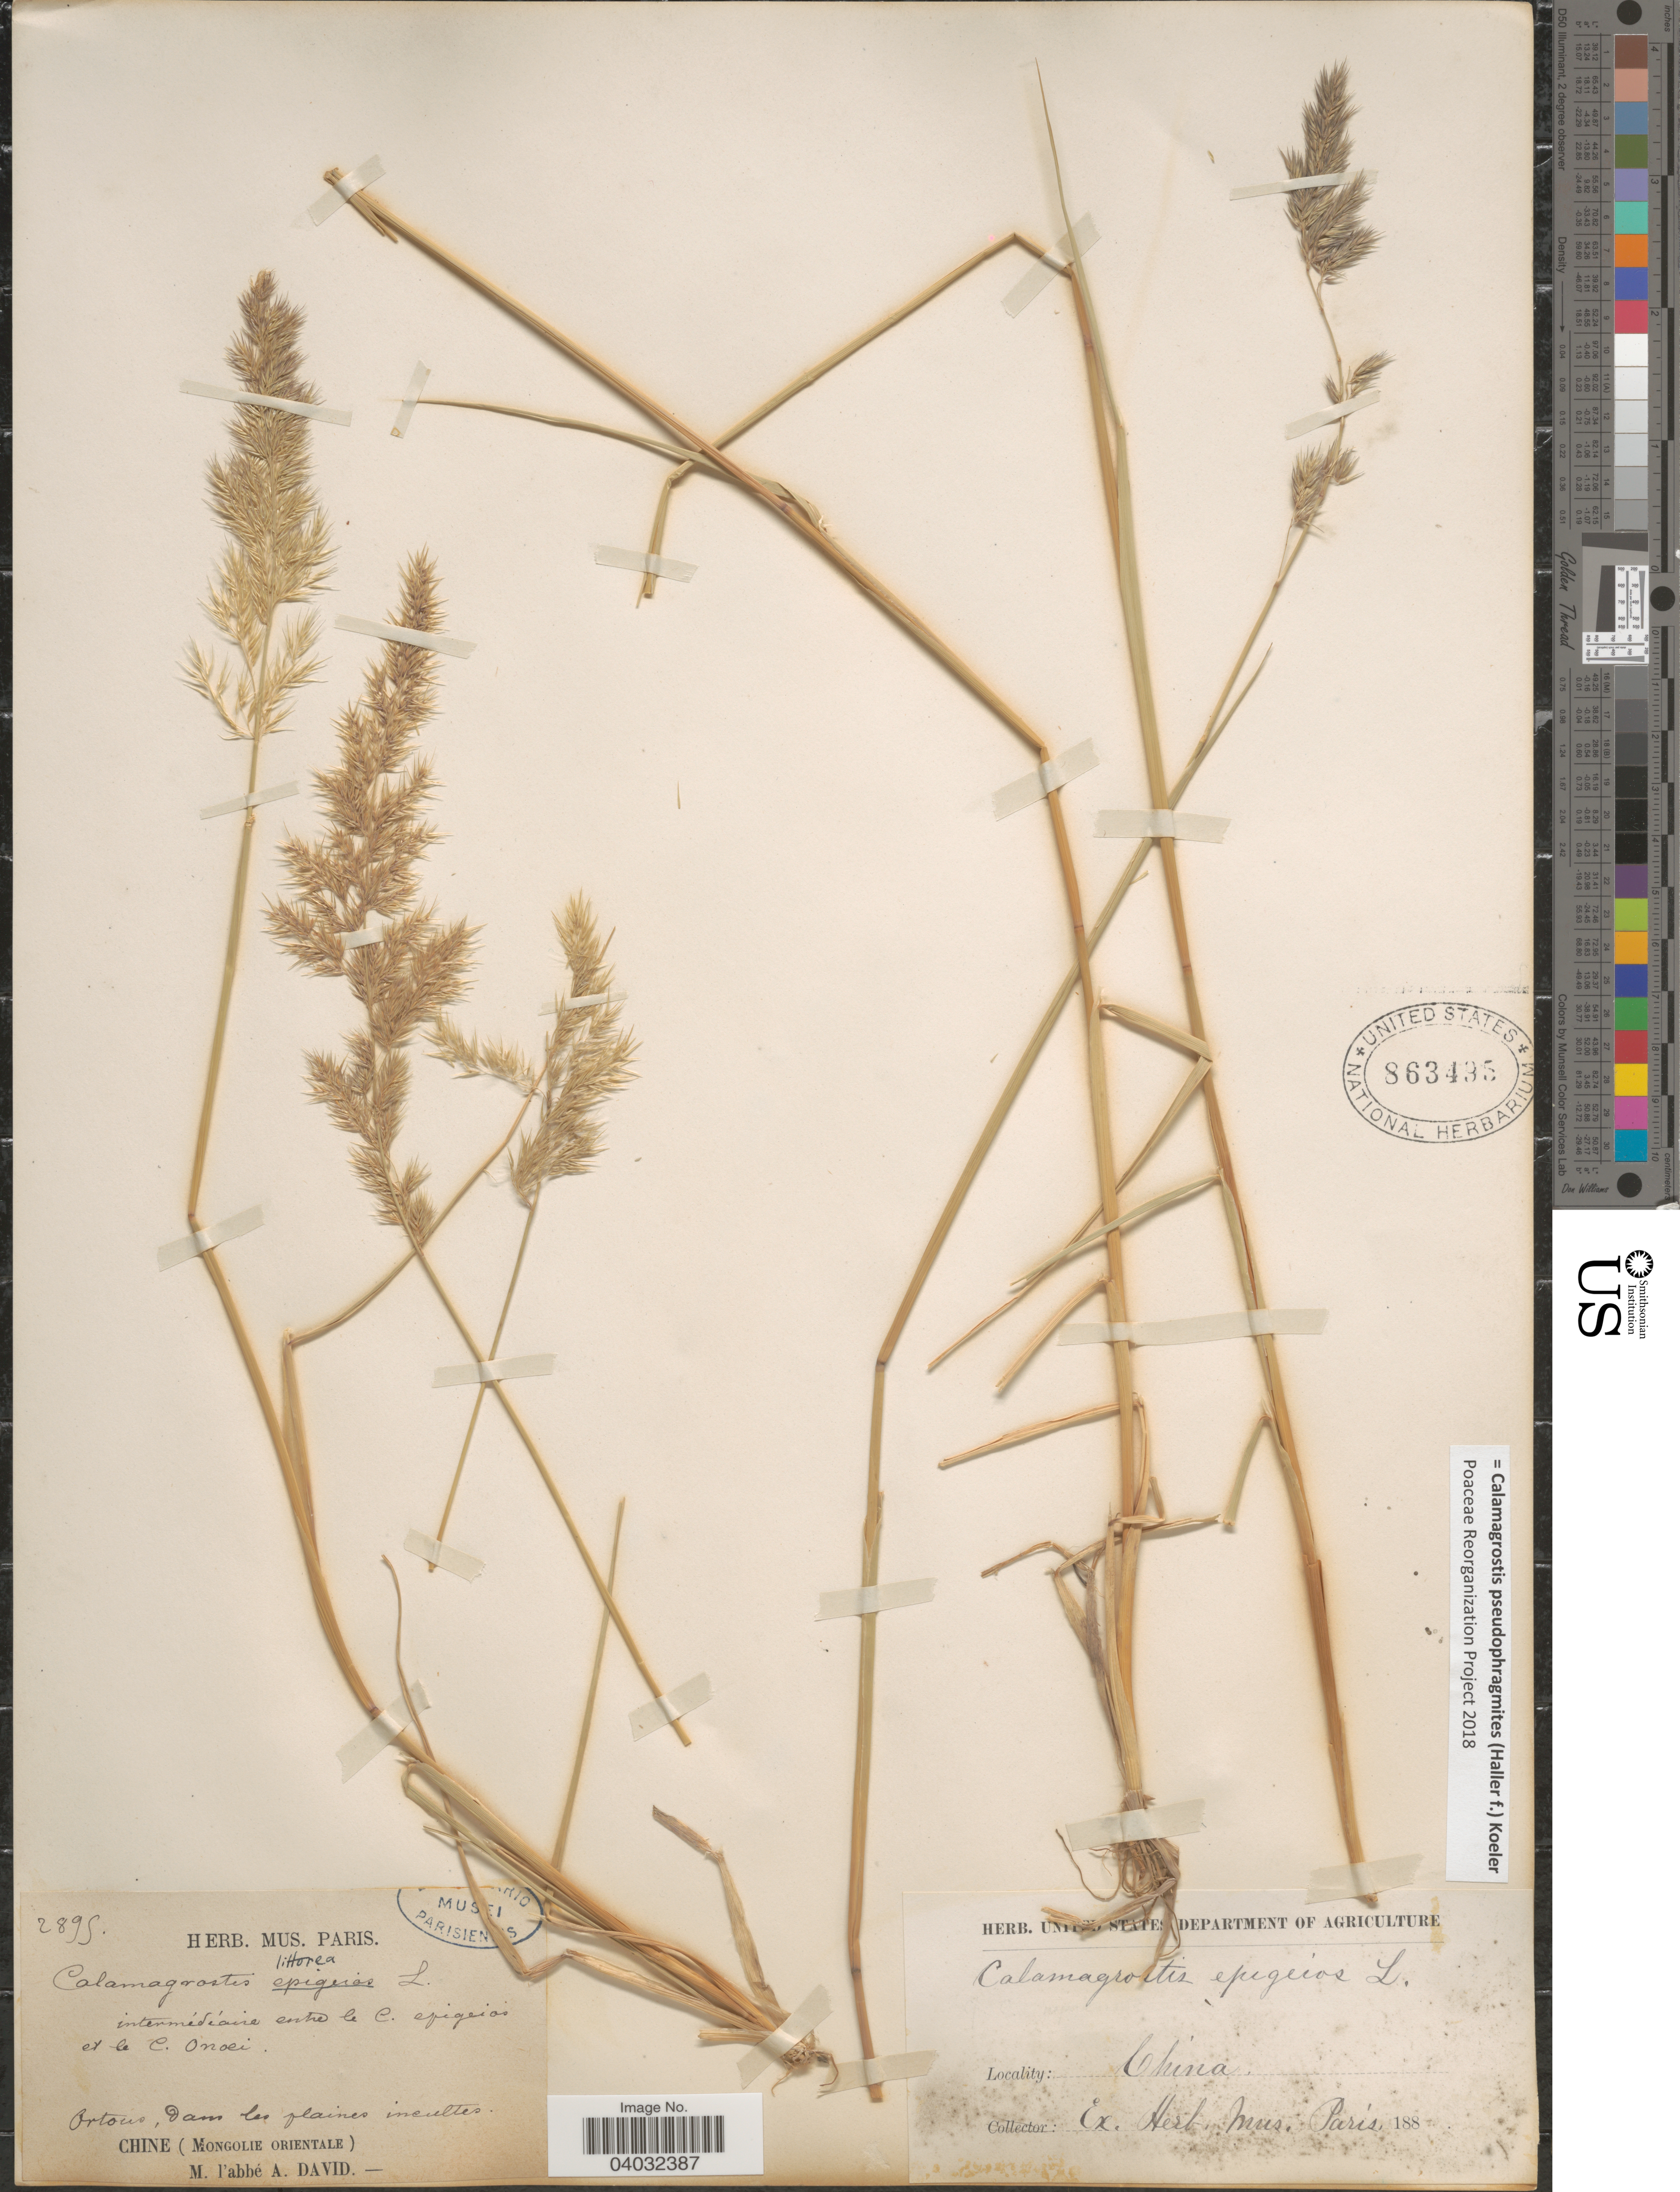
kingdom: Plantae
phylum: Tracheophyta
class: Liliopsida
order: Poales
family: Poaceae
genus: Calamagrostis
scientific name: Calamagrostis pseudophragmites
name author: (Haller f.) Koeler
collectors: M. David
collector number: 2895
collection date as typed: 188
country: China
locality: Ortous, dans les plaines incultes. Mongolie Orientale.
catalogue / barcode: US 863495